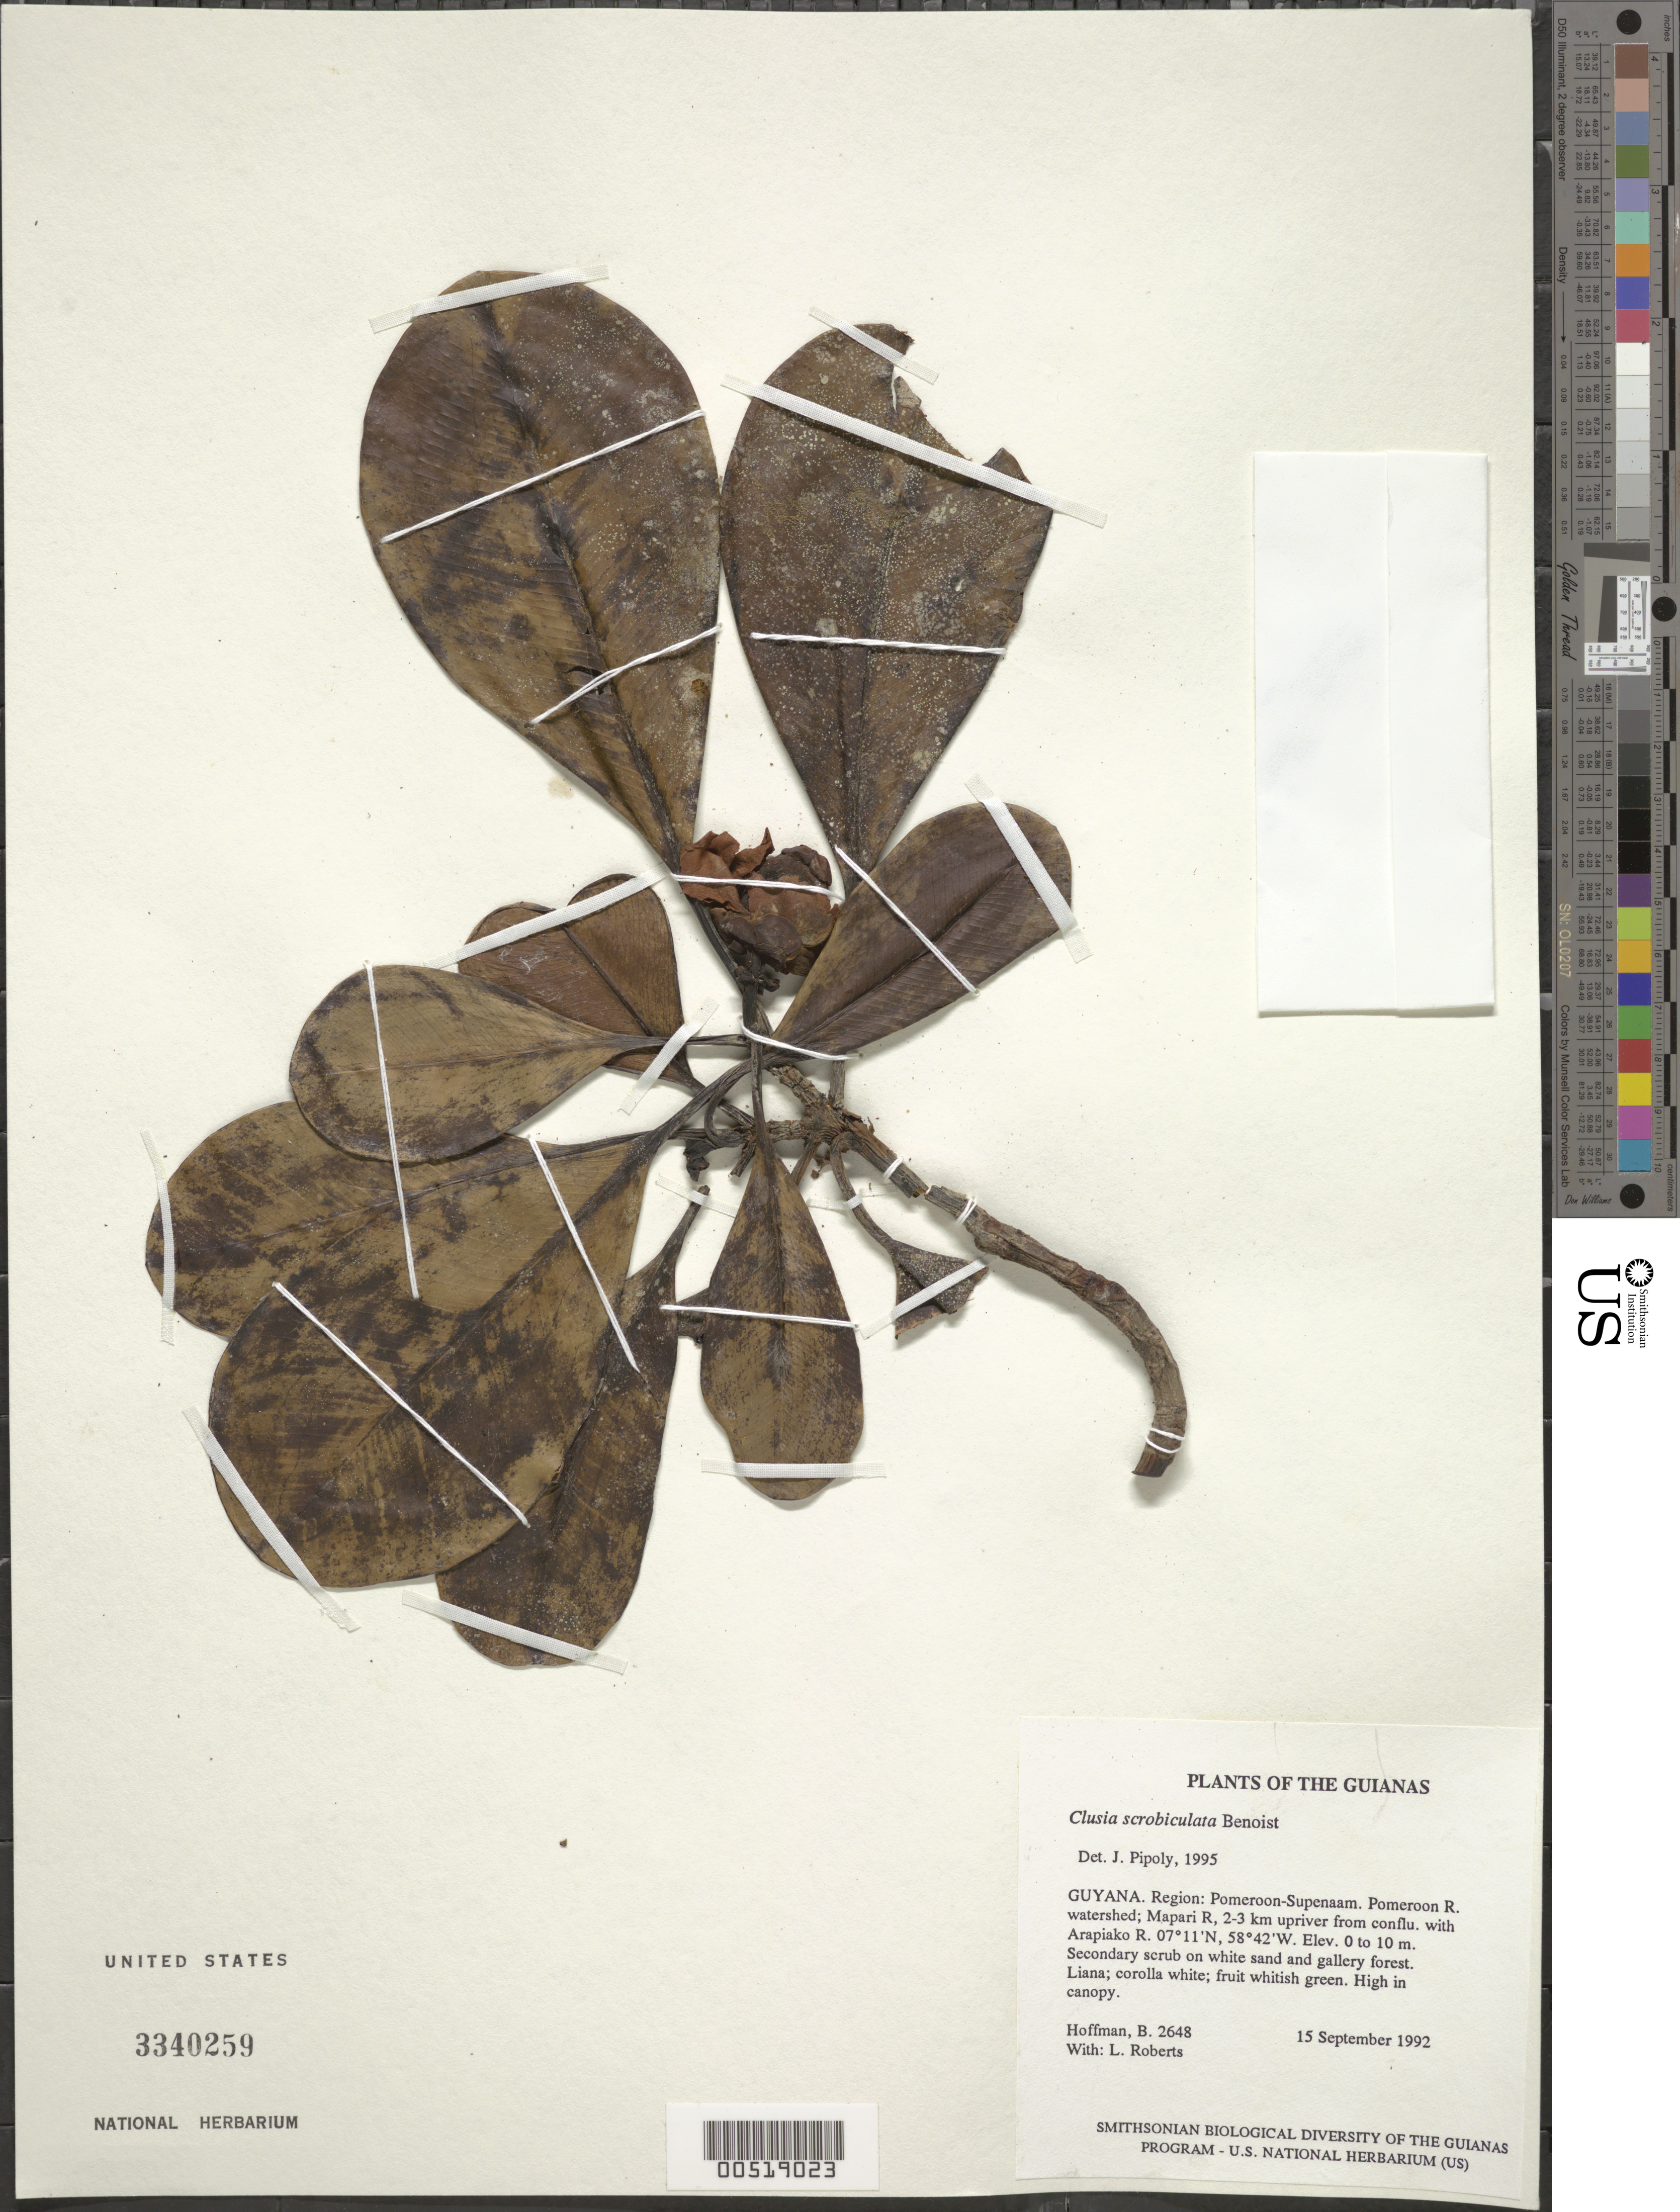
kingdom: Plantae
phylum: Tracheophyta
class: Magnoliopsida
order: Malpighiales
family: Clusiaceae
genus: Clusia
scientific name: Clusia scrobiculata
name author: Benoist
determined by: Pipoly, J. J., III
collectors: B. Hoffman & L. Roberts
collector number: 2648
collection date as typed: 15 September 1992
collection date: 1992-09-15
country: Guyana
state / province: Pomeroon-Supenaam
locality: Pomeroon River watershed; Mapari River, 2-3 km upriver from confluence with Arapiako River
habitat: Secondary scrub on white sand and gallery forest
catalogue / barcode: US 3340259